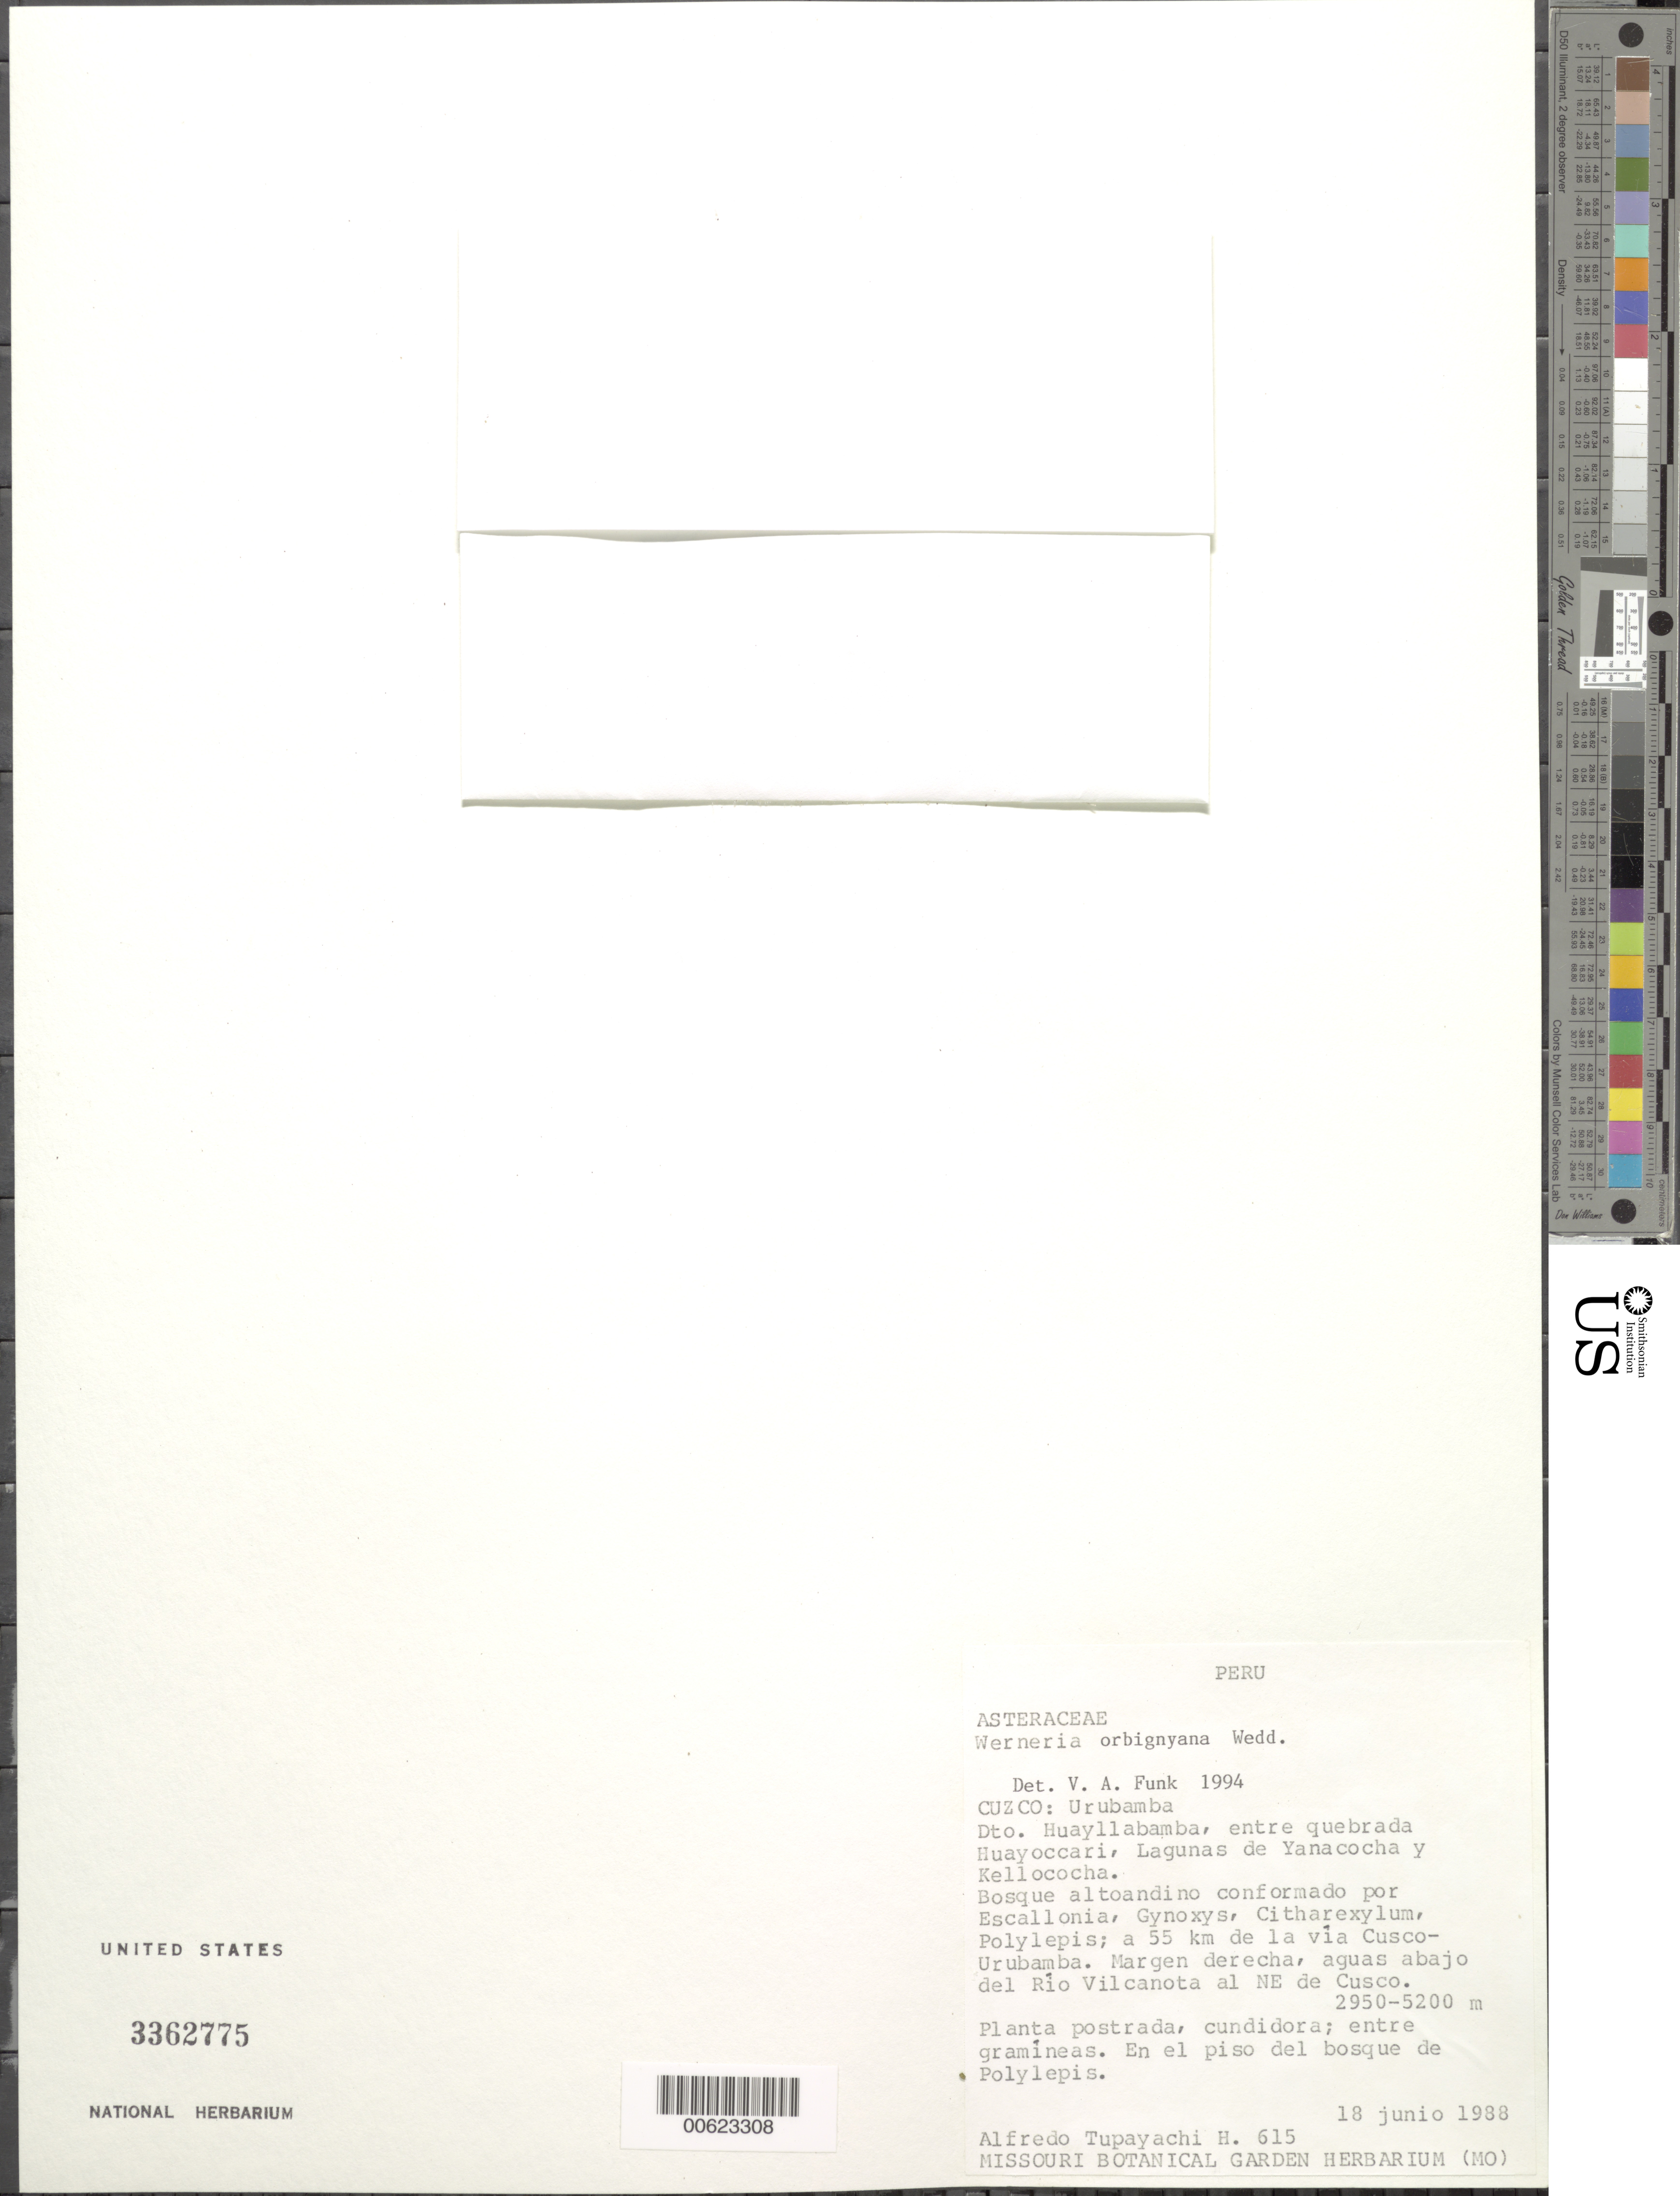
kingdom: Plantae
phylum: Tracheophyta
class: Magnoliopsida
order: Asterales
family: Asteraceae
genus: Werneria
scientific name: Werneria orbignyana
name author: Wedd.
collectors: A. Tupayachi H.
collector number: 615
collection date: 1988-06-18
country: Peru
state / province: Cusco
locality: Huayllabamba Dist, entre quebrada Huayoccari, Lagunas de Yanacocha y Kellococha. Bosque altoandino conformado por Escallonia, Gynoxys, Citharexylum, Polylepis; a 55 km de la vía Cusco- Urubamba. Margen derecha, aguas abajo del Río Vilcanota al NE de Cusco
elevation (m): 2950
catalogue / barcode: US 3362775